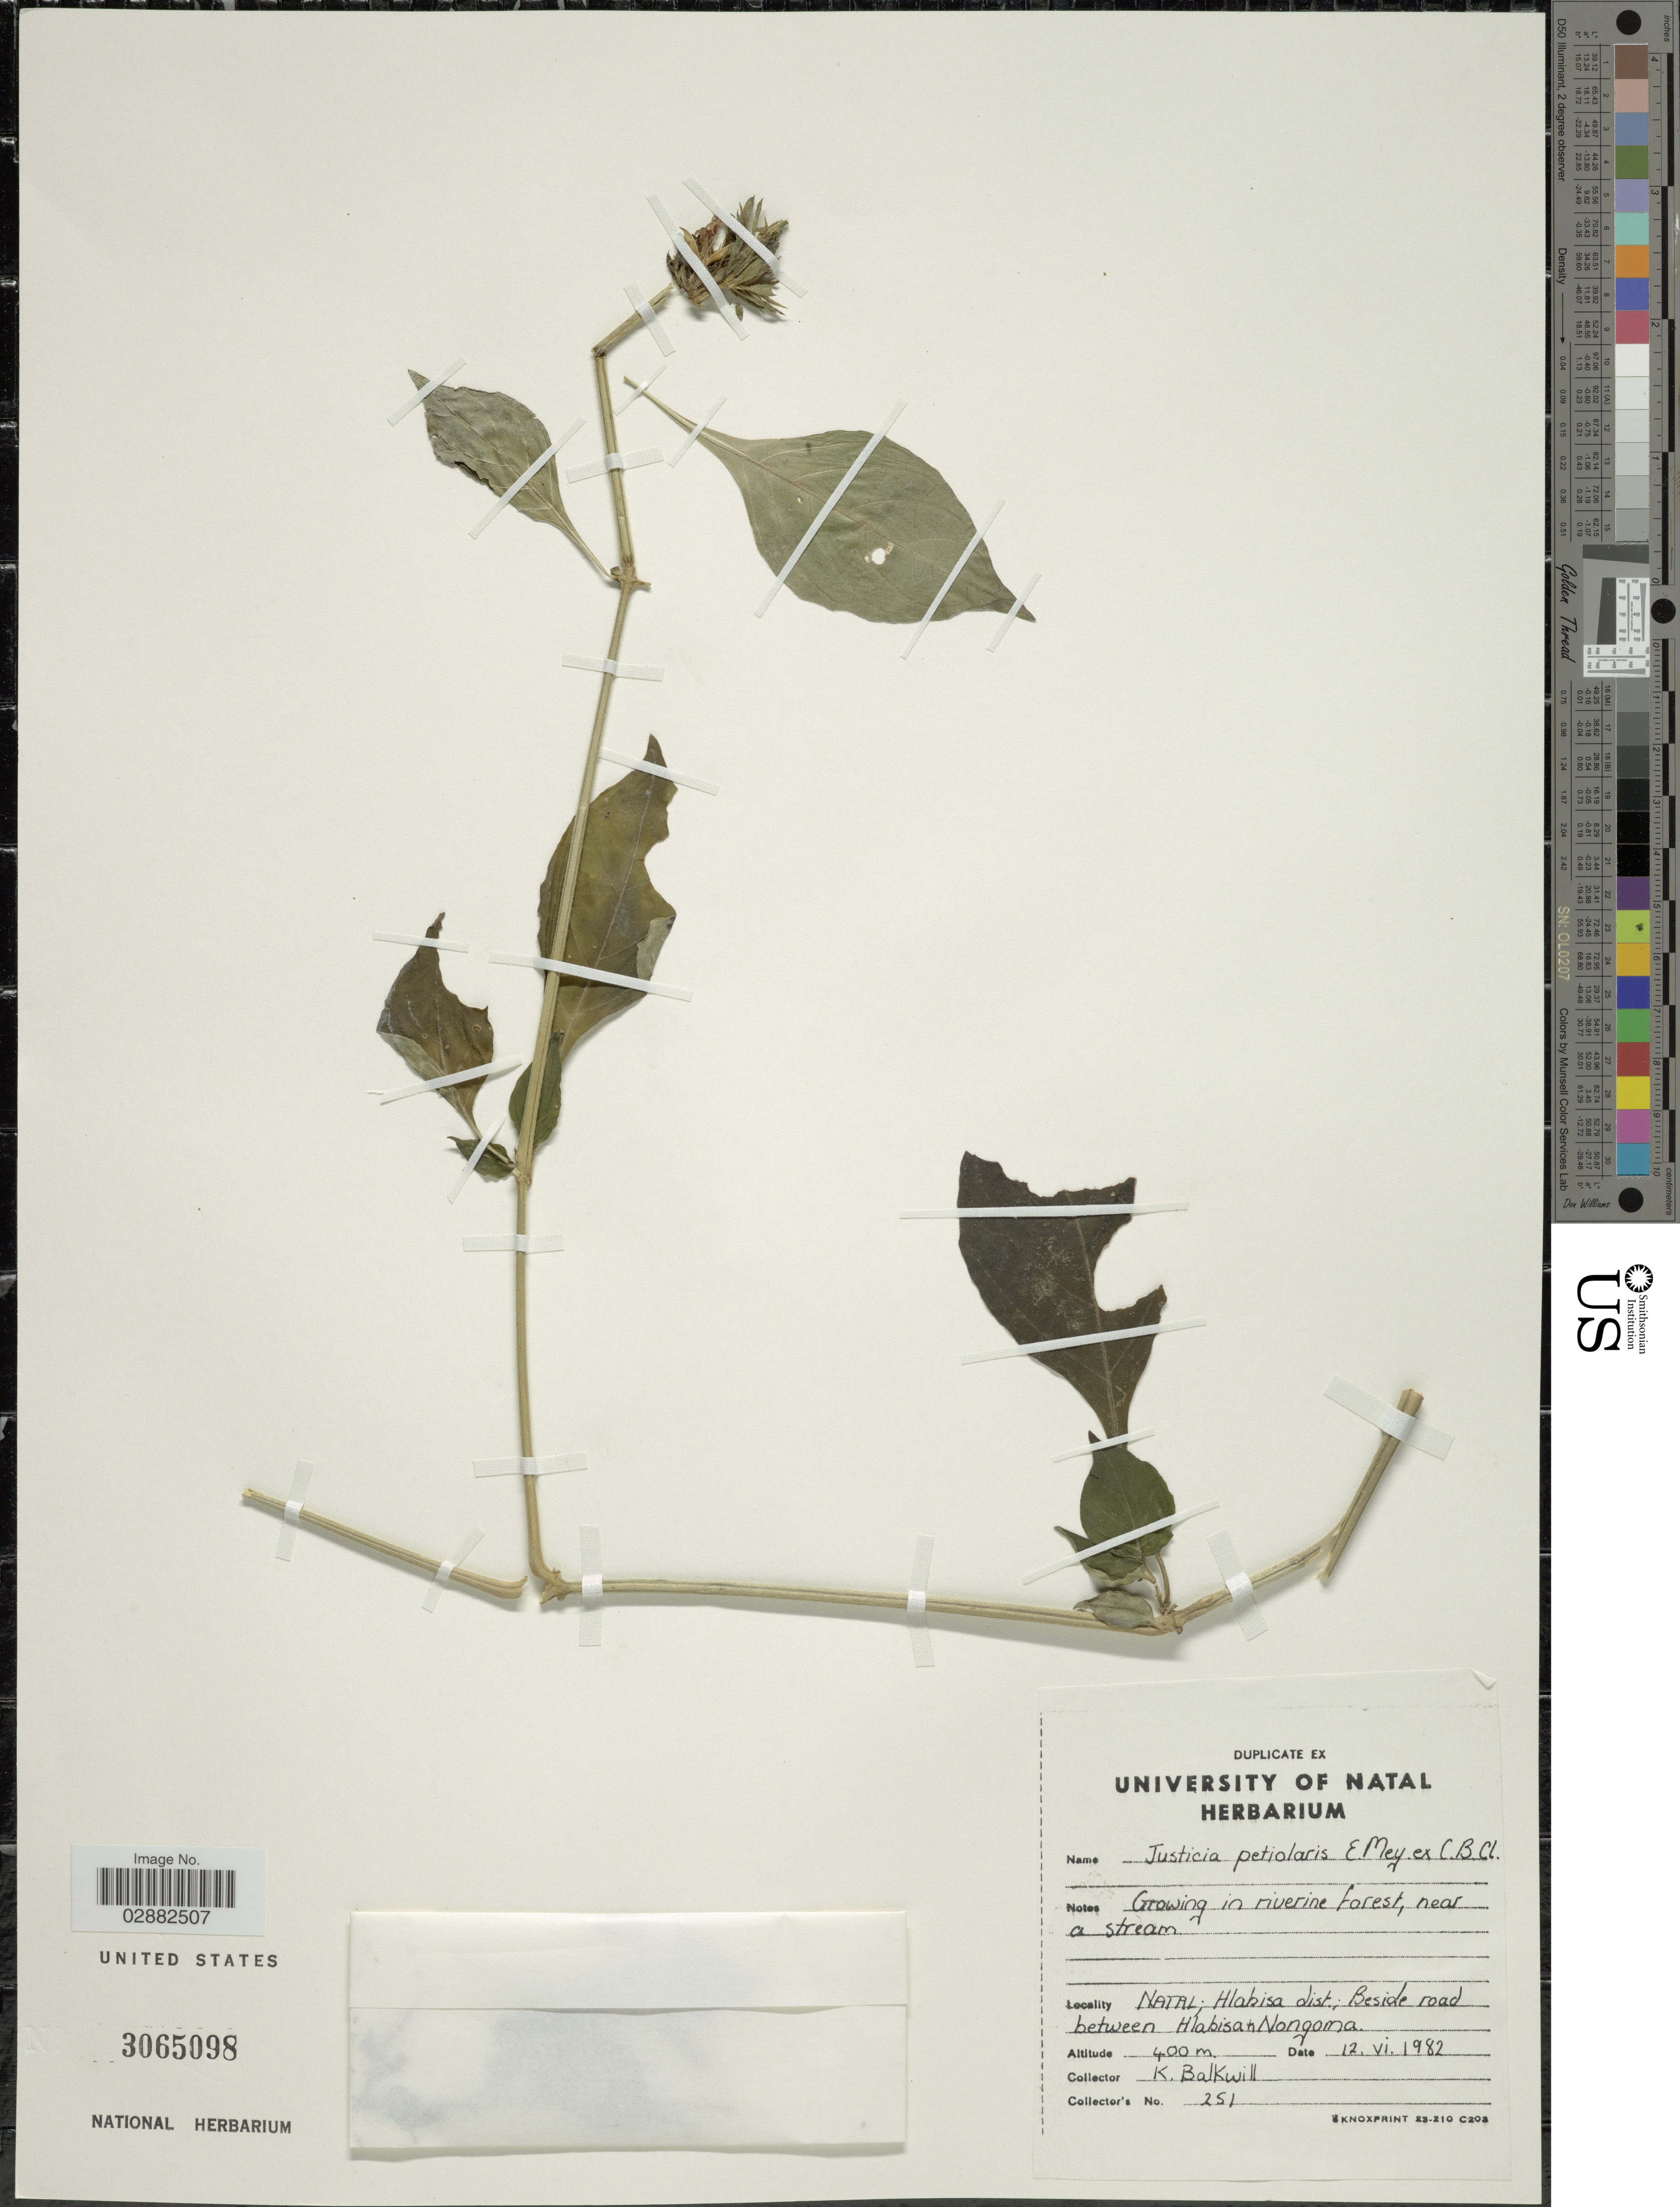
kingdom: Plantae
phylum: Tracheophyta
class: Magnoliopsida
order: Lamiales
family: Acanthaceae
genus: Justicia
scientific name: Justicia petiolaris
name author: (Nees) T. Anderson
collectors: K. Balkwill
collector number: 251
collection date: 1982-06-12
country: South Africa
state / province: KwaZulu-Natal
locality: Natal; Hlabisa dist.: Beside road between Hlabisa & Nongoma.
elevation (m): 400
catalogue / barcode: US 3065098